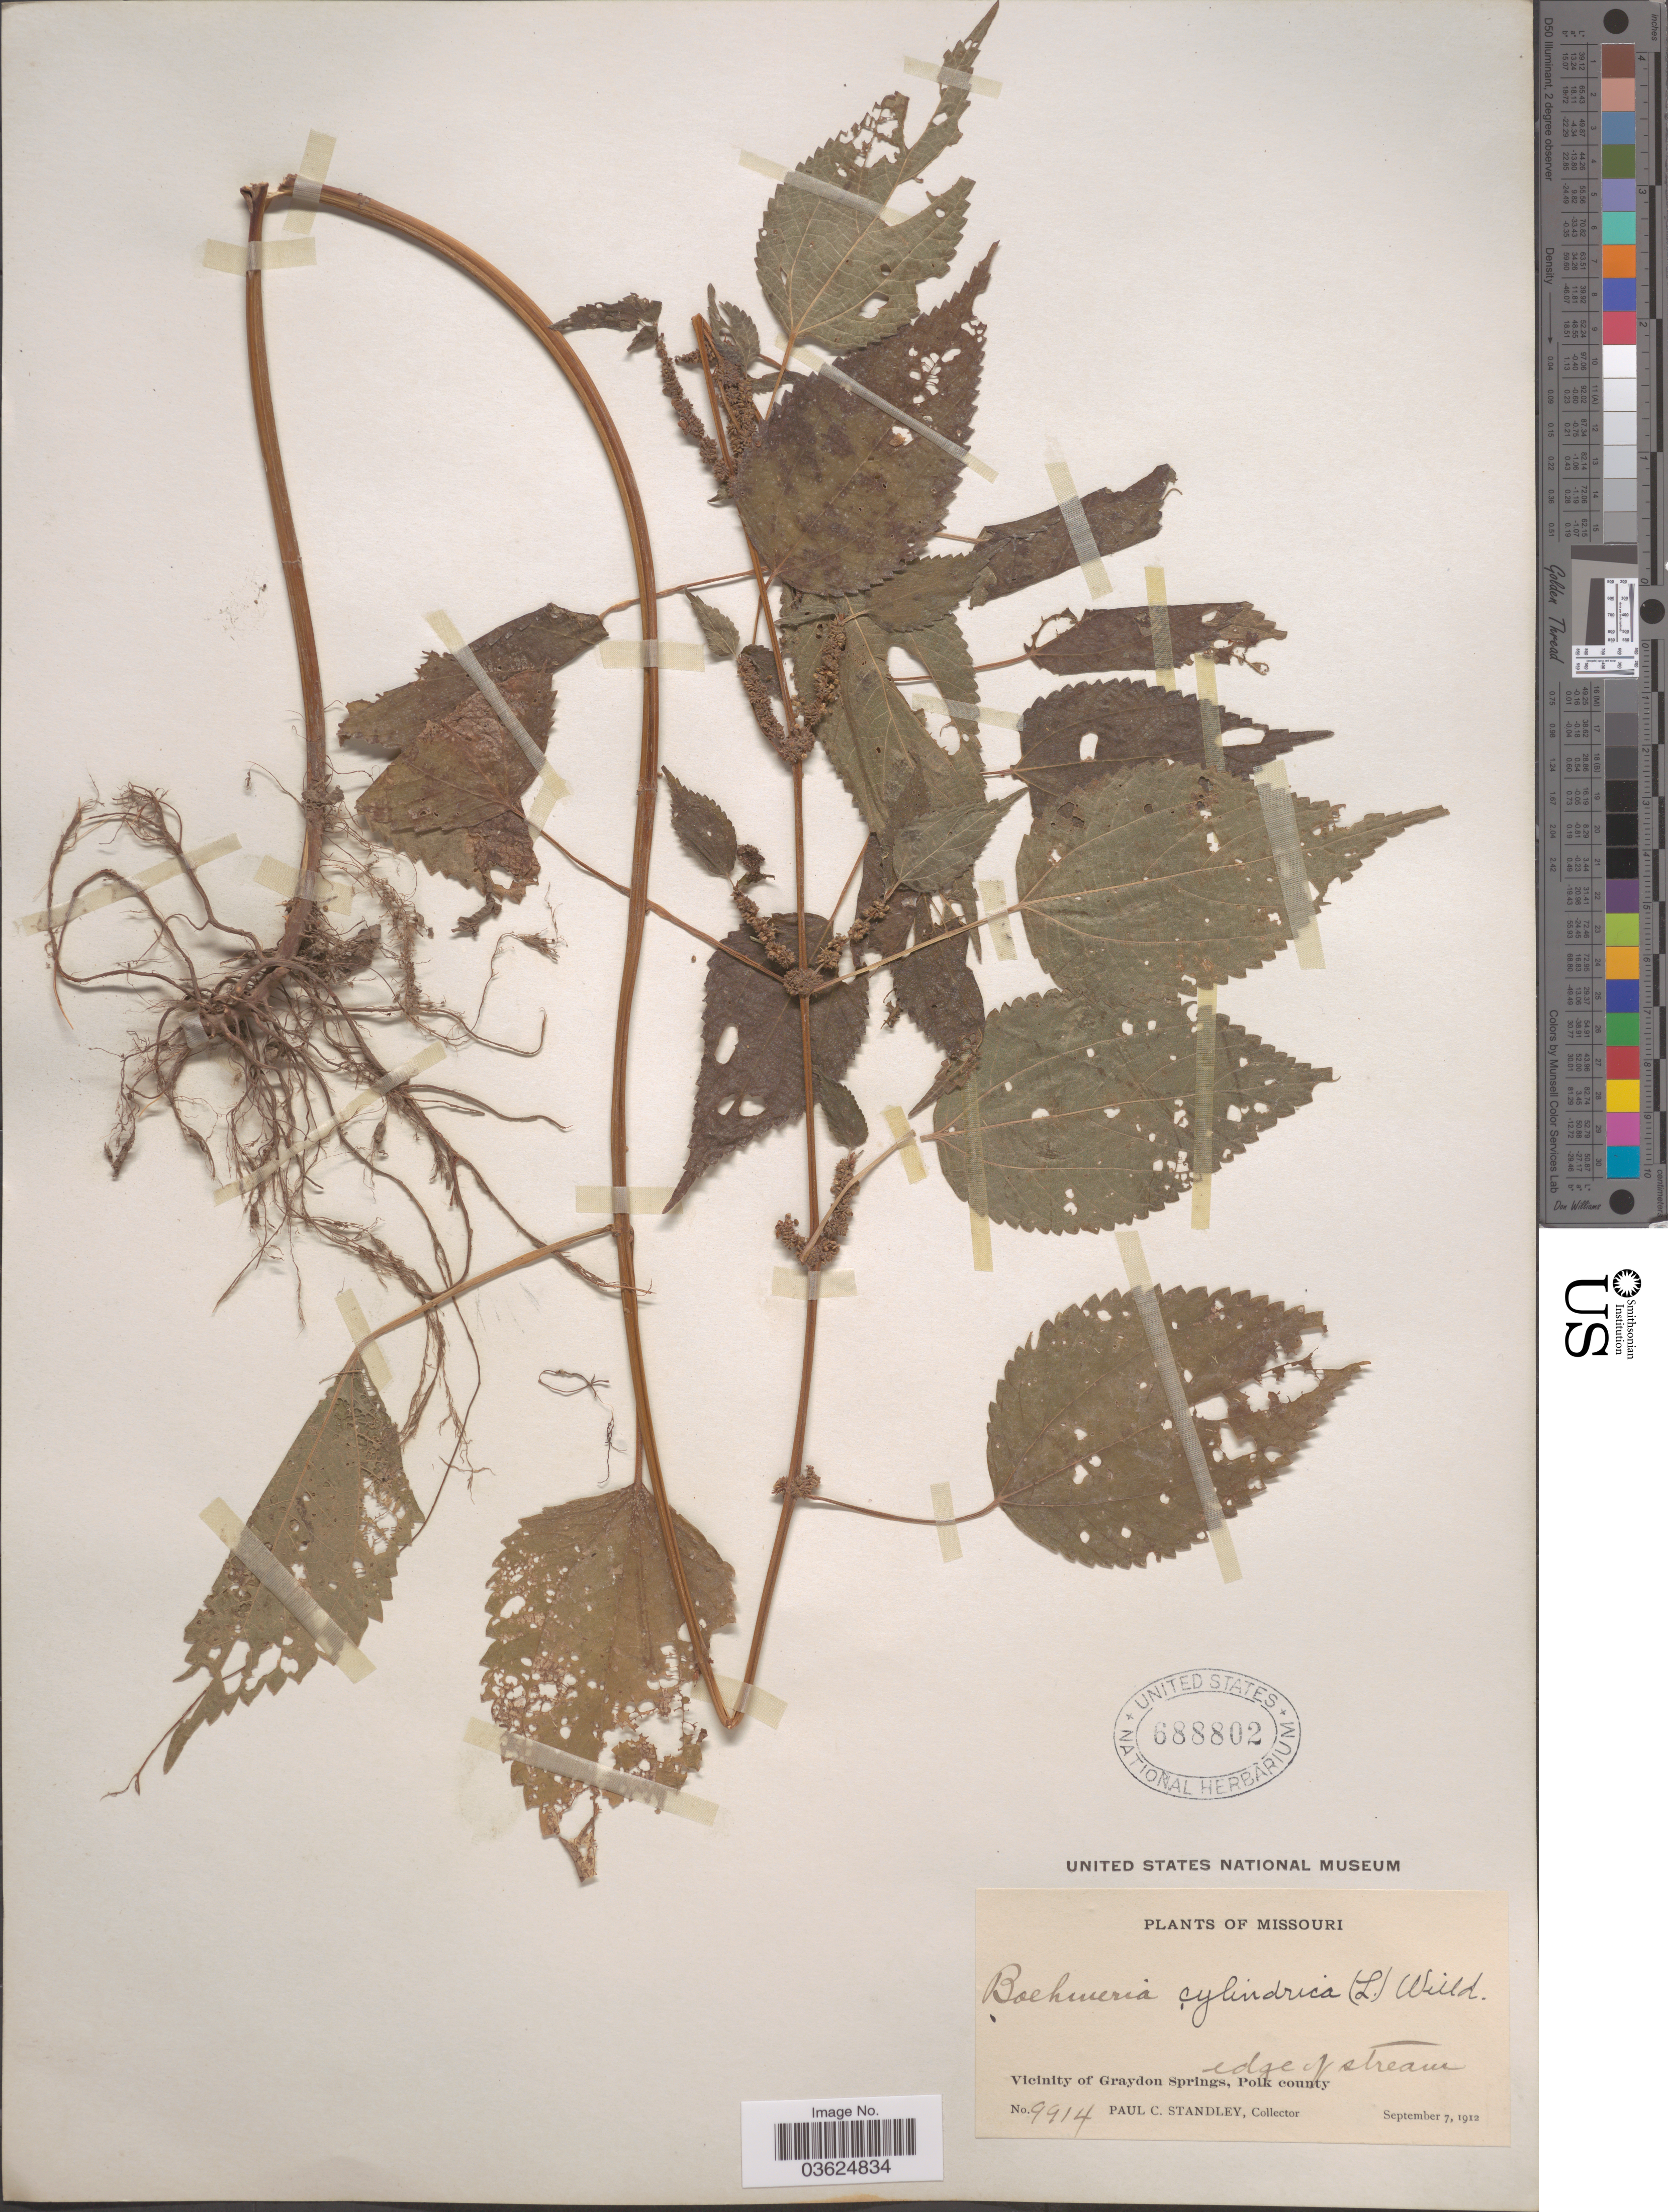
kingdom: Plantae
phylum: Tracheophyta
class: Magnoliopsida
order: Rosales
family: Urticaceae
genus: Boehmeria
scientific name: Boehmeria cylindrica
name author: (L.) Sw.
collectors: P. C. Standley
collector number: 9914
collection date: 1912-09-07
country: United States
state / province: Missouri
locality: Vicinity of Graydon Springs, Polk county.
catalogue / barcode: US 688802